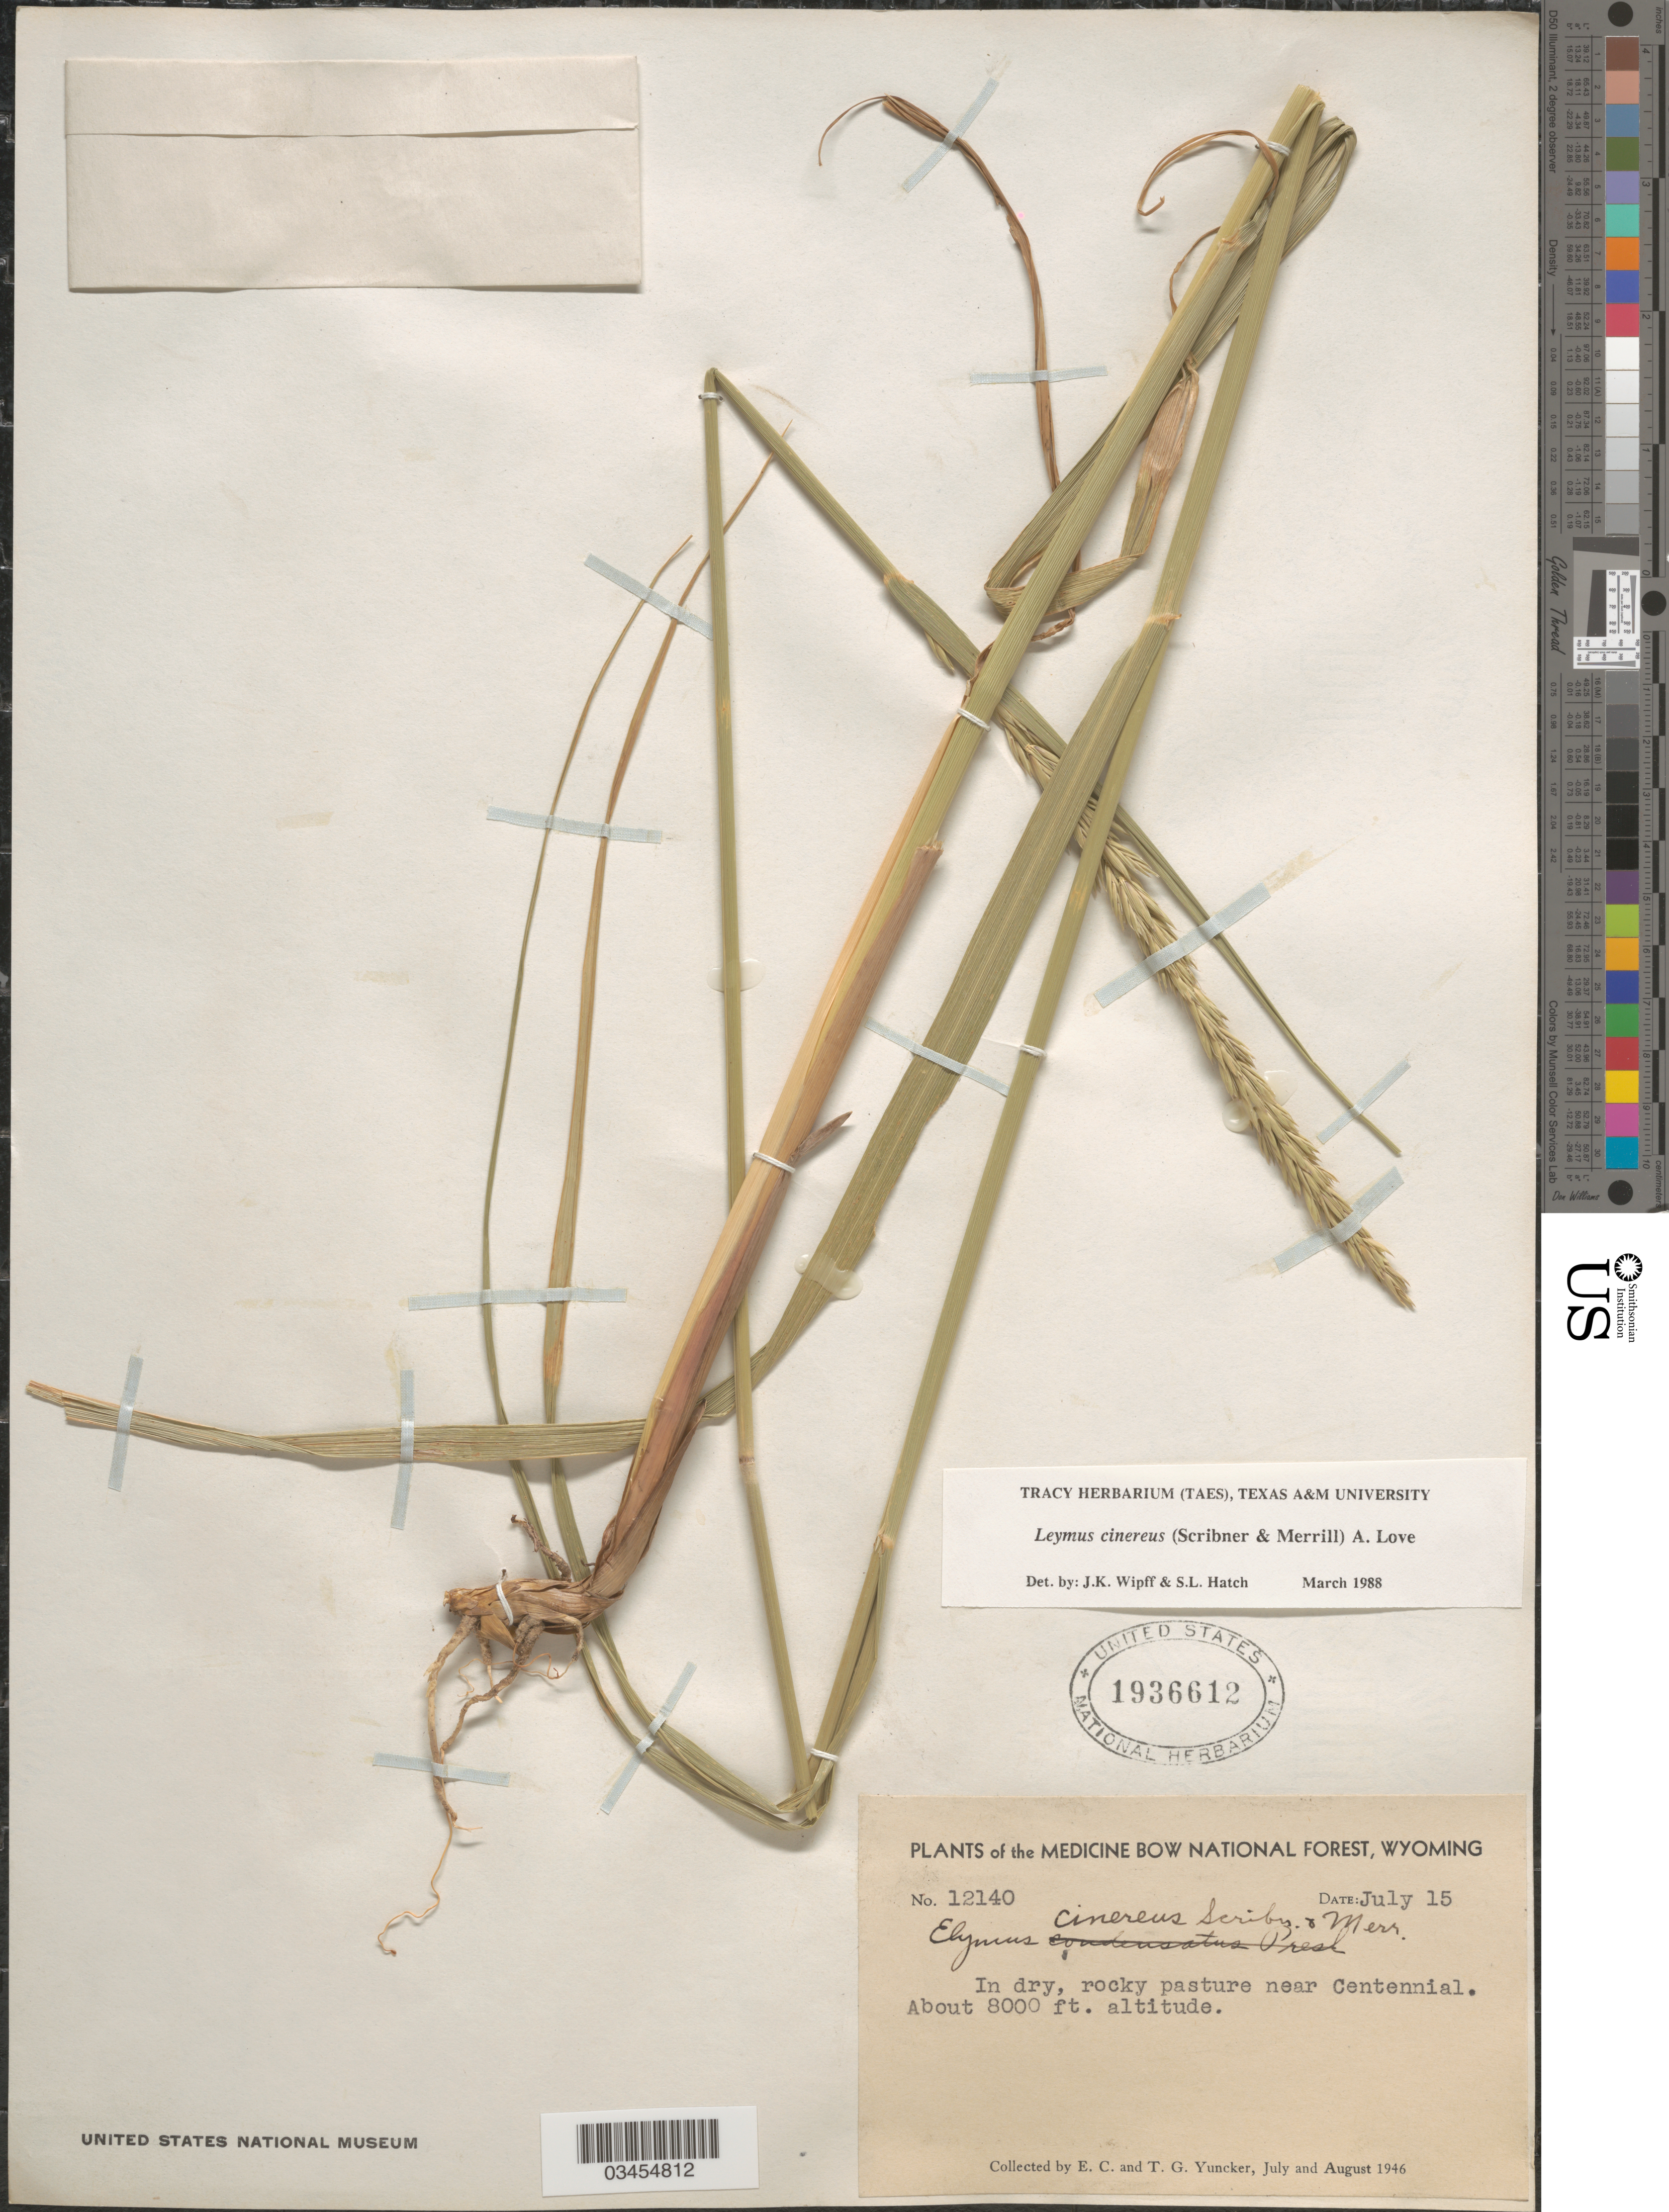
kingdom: Plantae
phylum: Tracheophyta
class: Liliopsida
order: Poales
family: Poaceae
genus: Leymus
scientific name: Leymus cinereus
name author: (Scribn. & Merr.) Á. Löve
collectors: E. C. Yuncker & T. G. Yuncker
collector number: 12140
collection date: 1946-07-15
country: United States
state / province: Wyoming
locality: The Medicine Bow National Forest. In dry, rocky pasture near Centennial.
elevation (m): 2438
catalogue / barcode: US 1936612